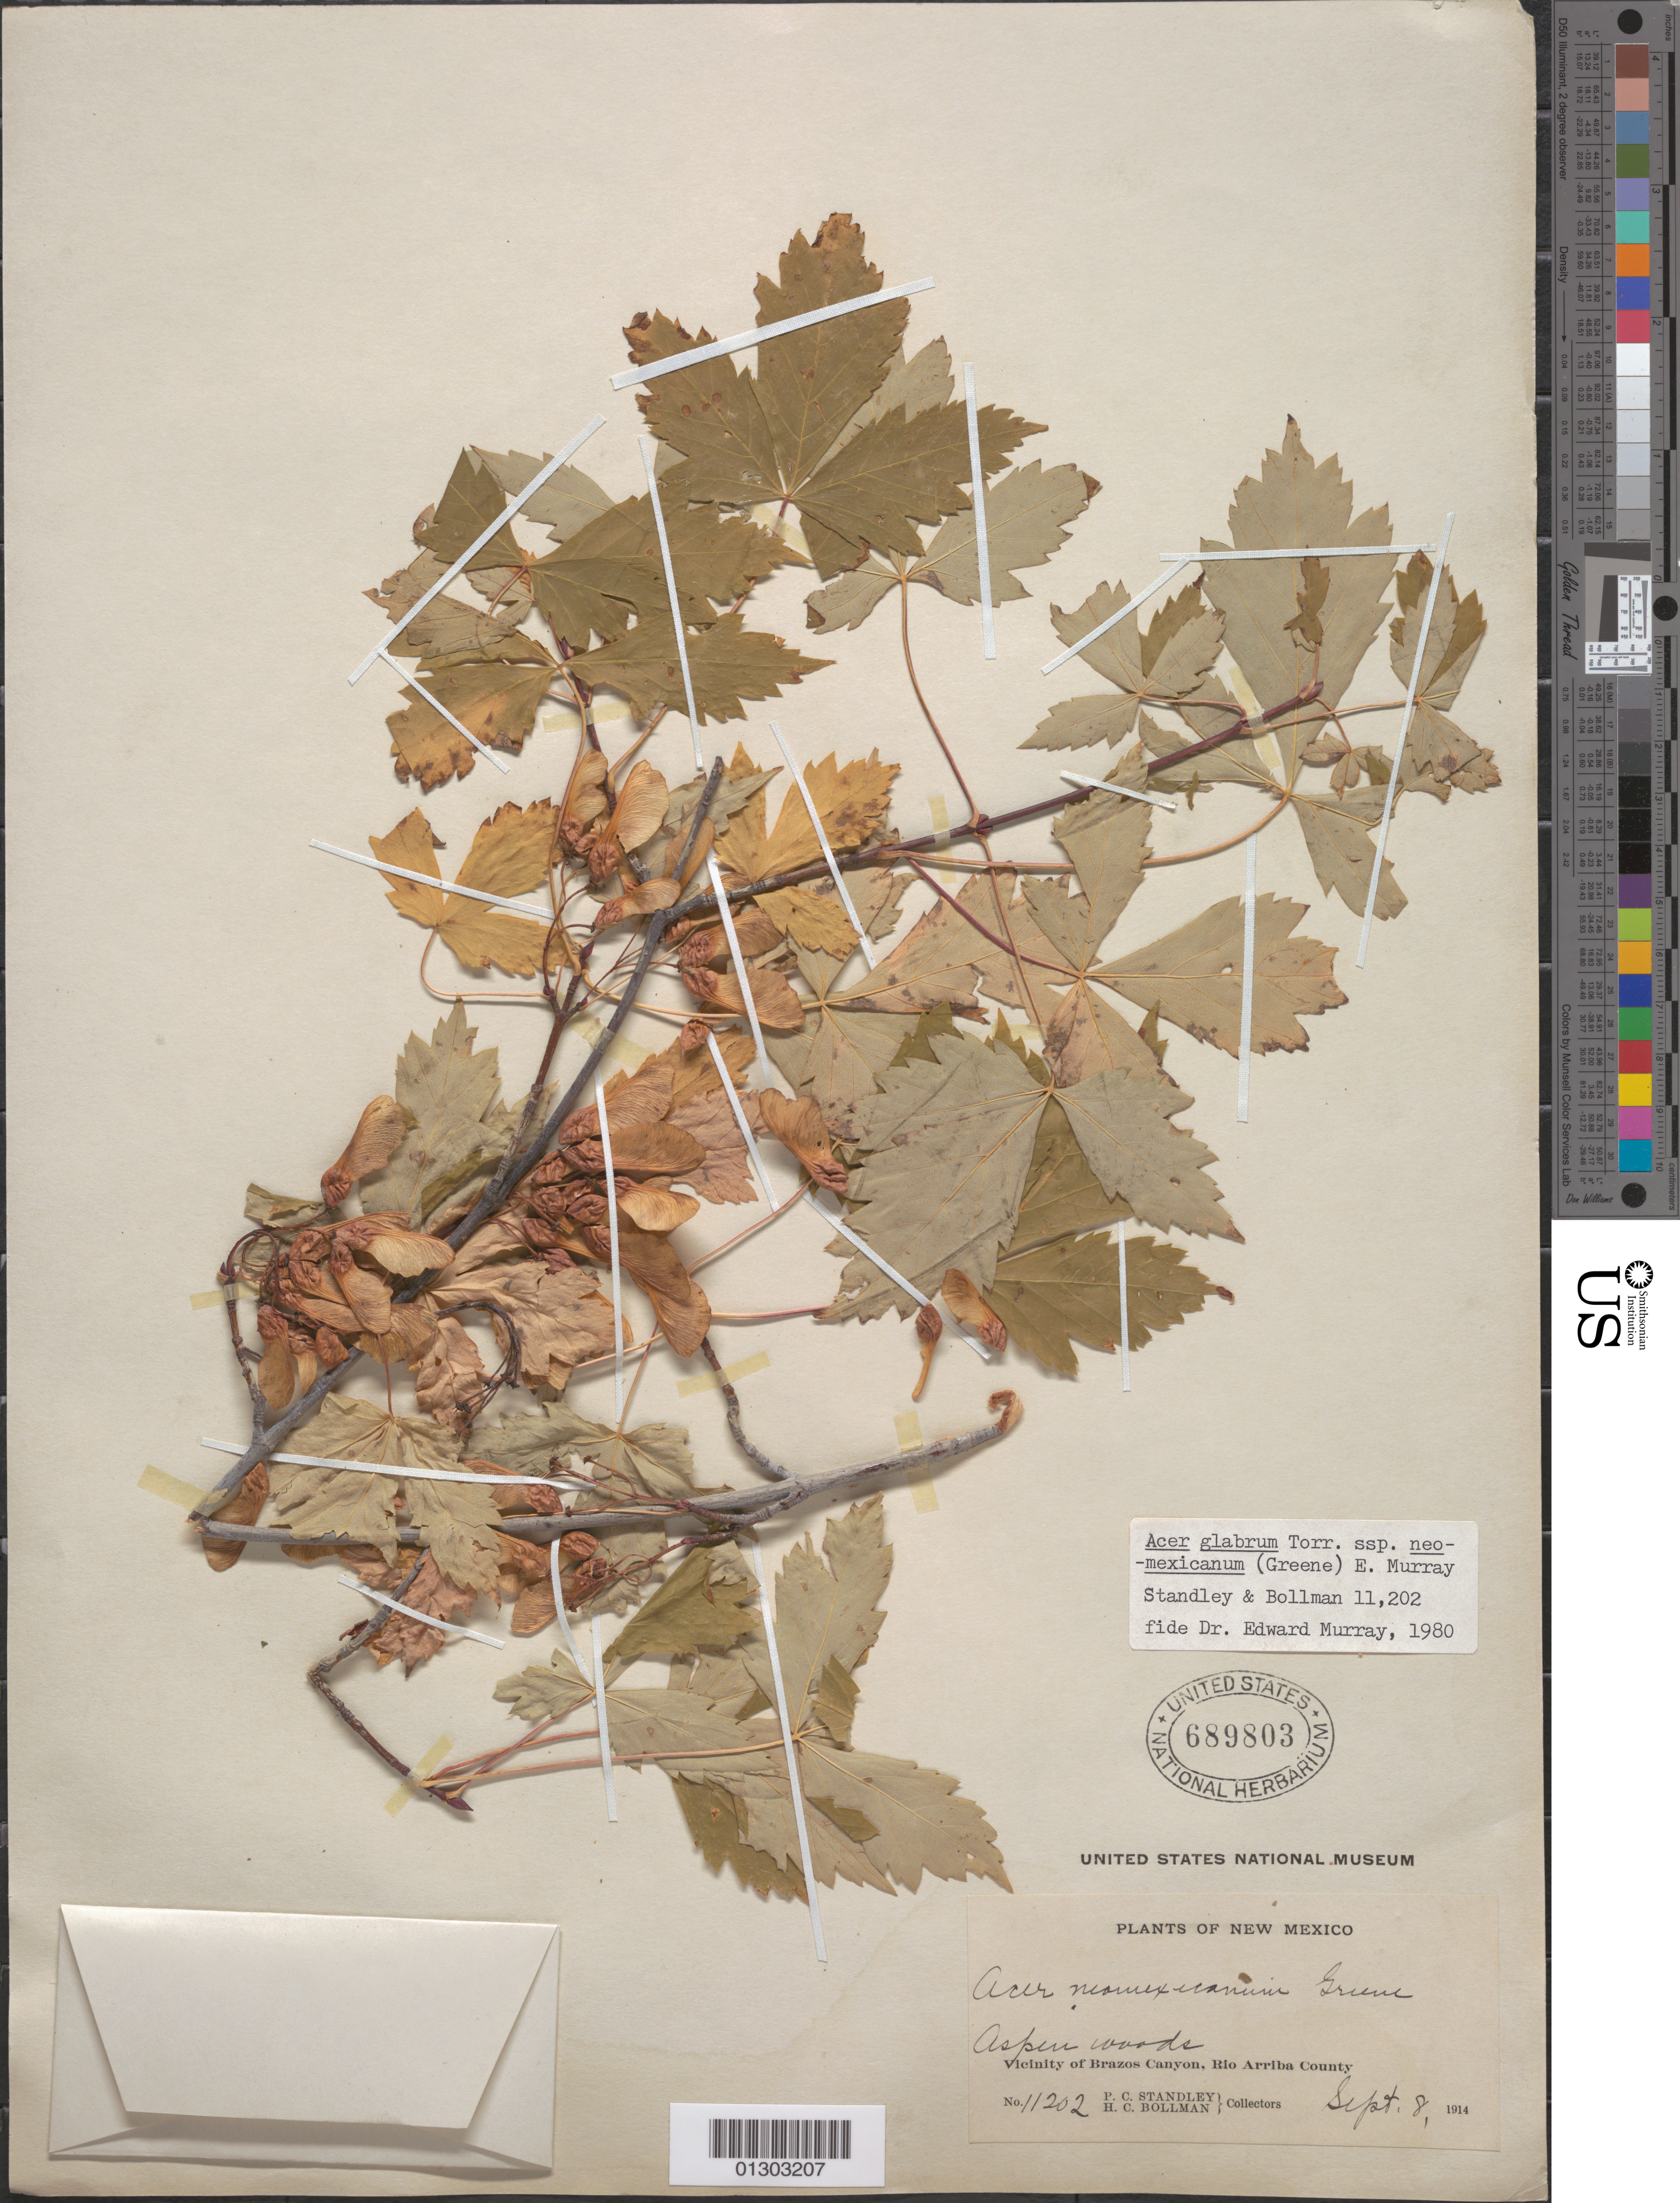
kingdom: Plantae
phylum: Tracheophyta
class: Magnoliopsida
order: Sapindales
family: Sapindaceae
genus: Acer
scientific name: Acer glabrum subsp. neomexicanum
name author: (Greene) A.E. Murray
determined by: Murray, Edward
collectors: P. C. Standley & H. C. Bollman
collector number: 11202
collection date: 1914-09-08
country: United States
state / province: New Mexico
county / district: Rio Arriba County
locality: Rio Arriba County, Brazos Canyon vicinity.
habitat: Aspen woods.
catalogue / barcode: US 689803